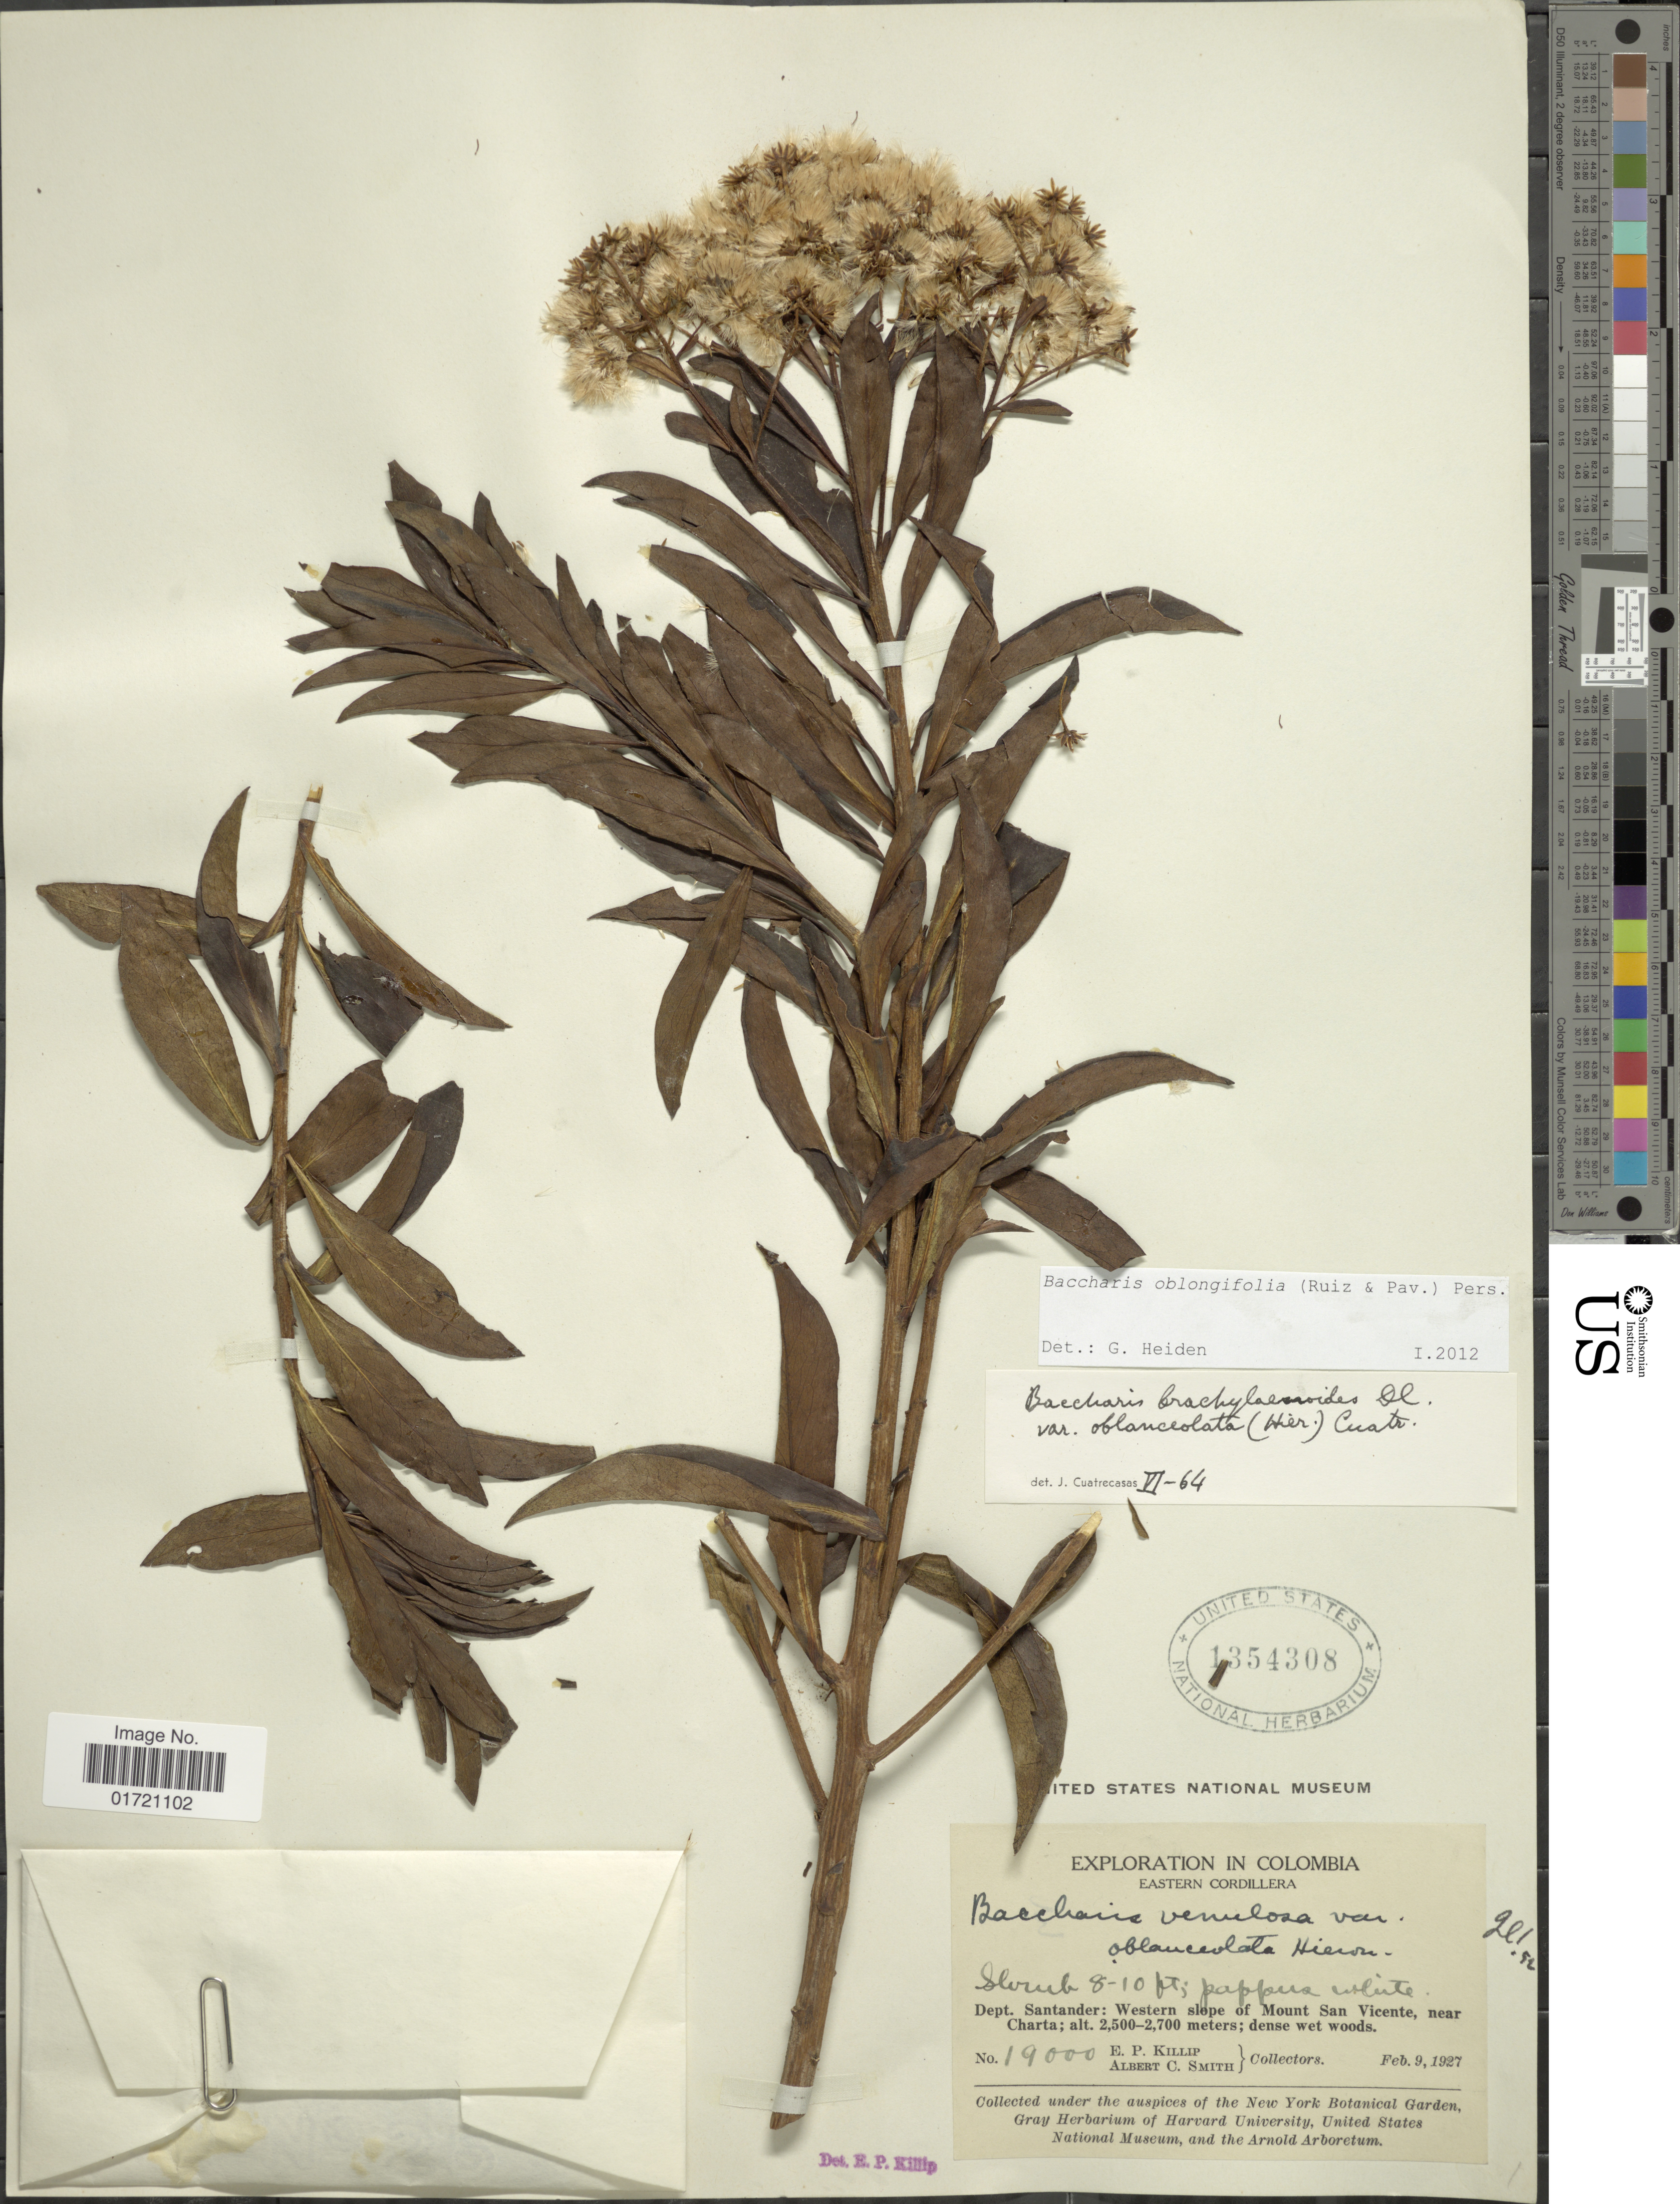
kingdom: Plantae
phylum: Tracheophyta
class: Magnoliopsida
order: Asterales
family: Asteraceae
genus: Baccharis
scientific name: Baccharis oblongifolia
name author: (Ruiz & Pav.) Pers.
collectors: E. P. Killip & A. C. Smith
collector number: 19000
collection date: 1927-02-09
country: Colombia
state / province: Santander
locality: Eastern Cordillera. Dept. Santander: Western slope of Mount San Vicente, near Charta.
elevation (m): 2500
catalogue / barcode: US 1354308